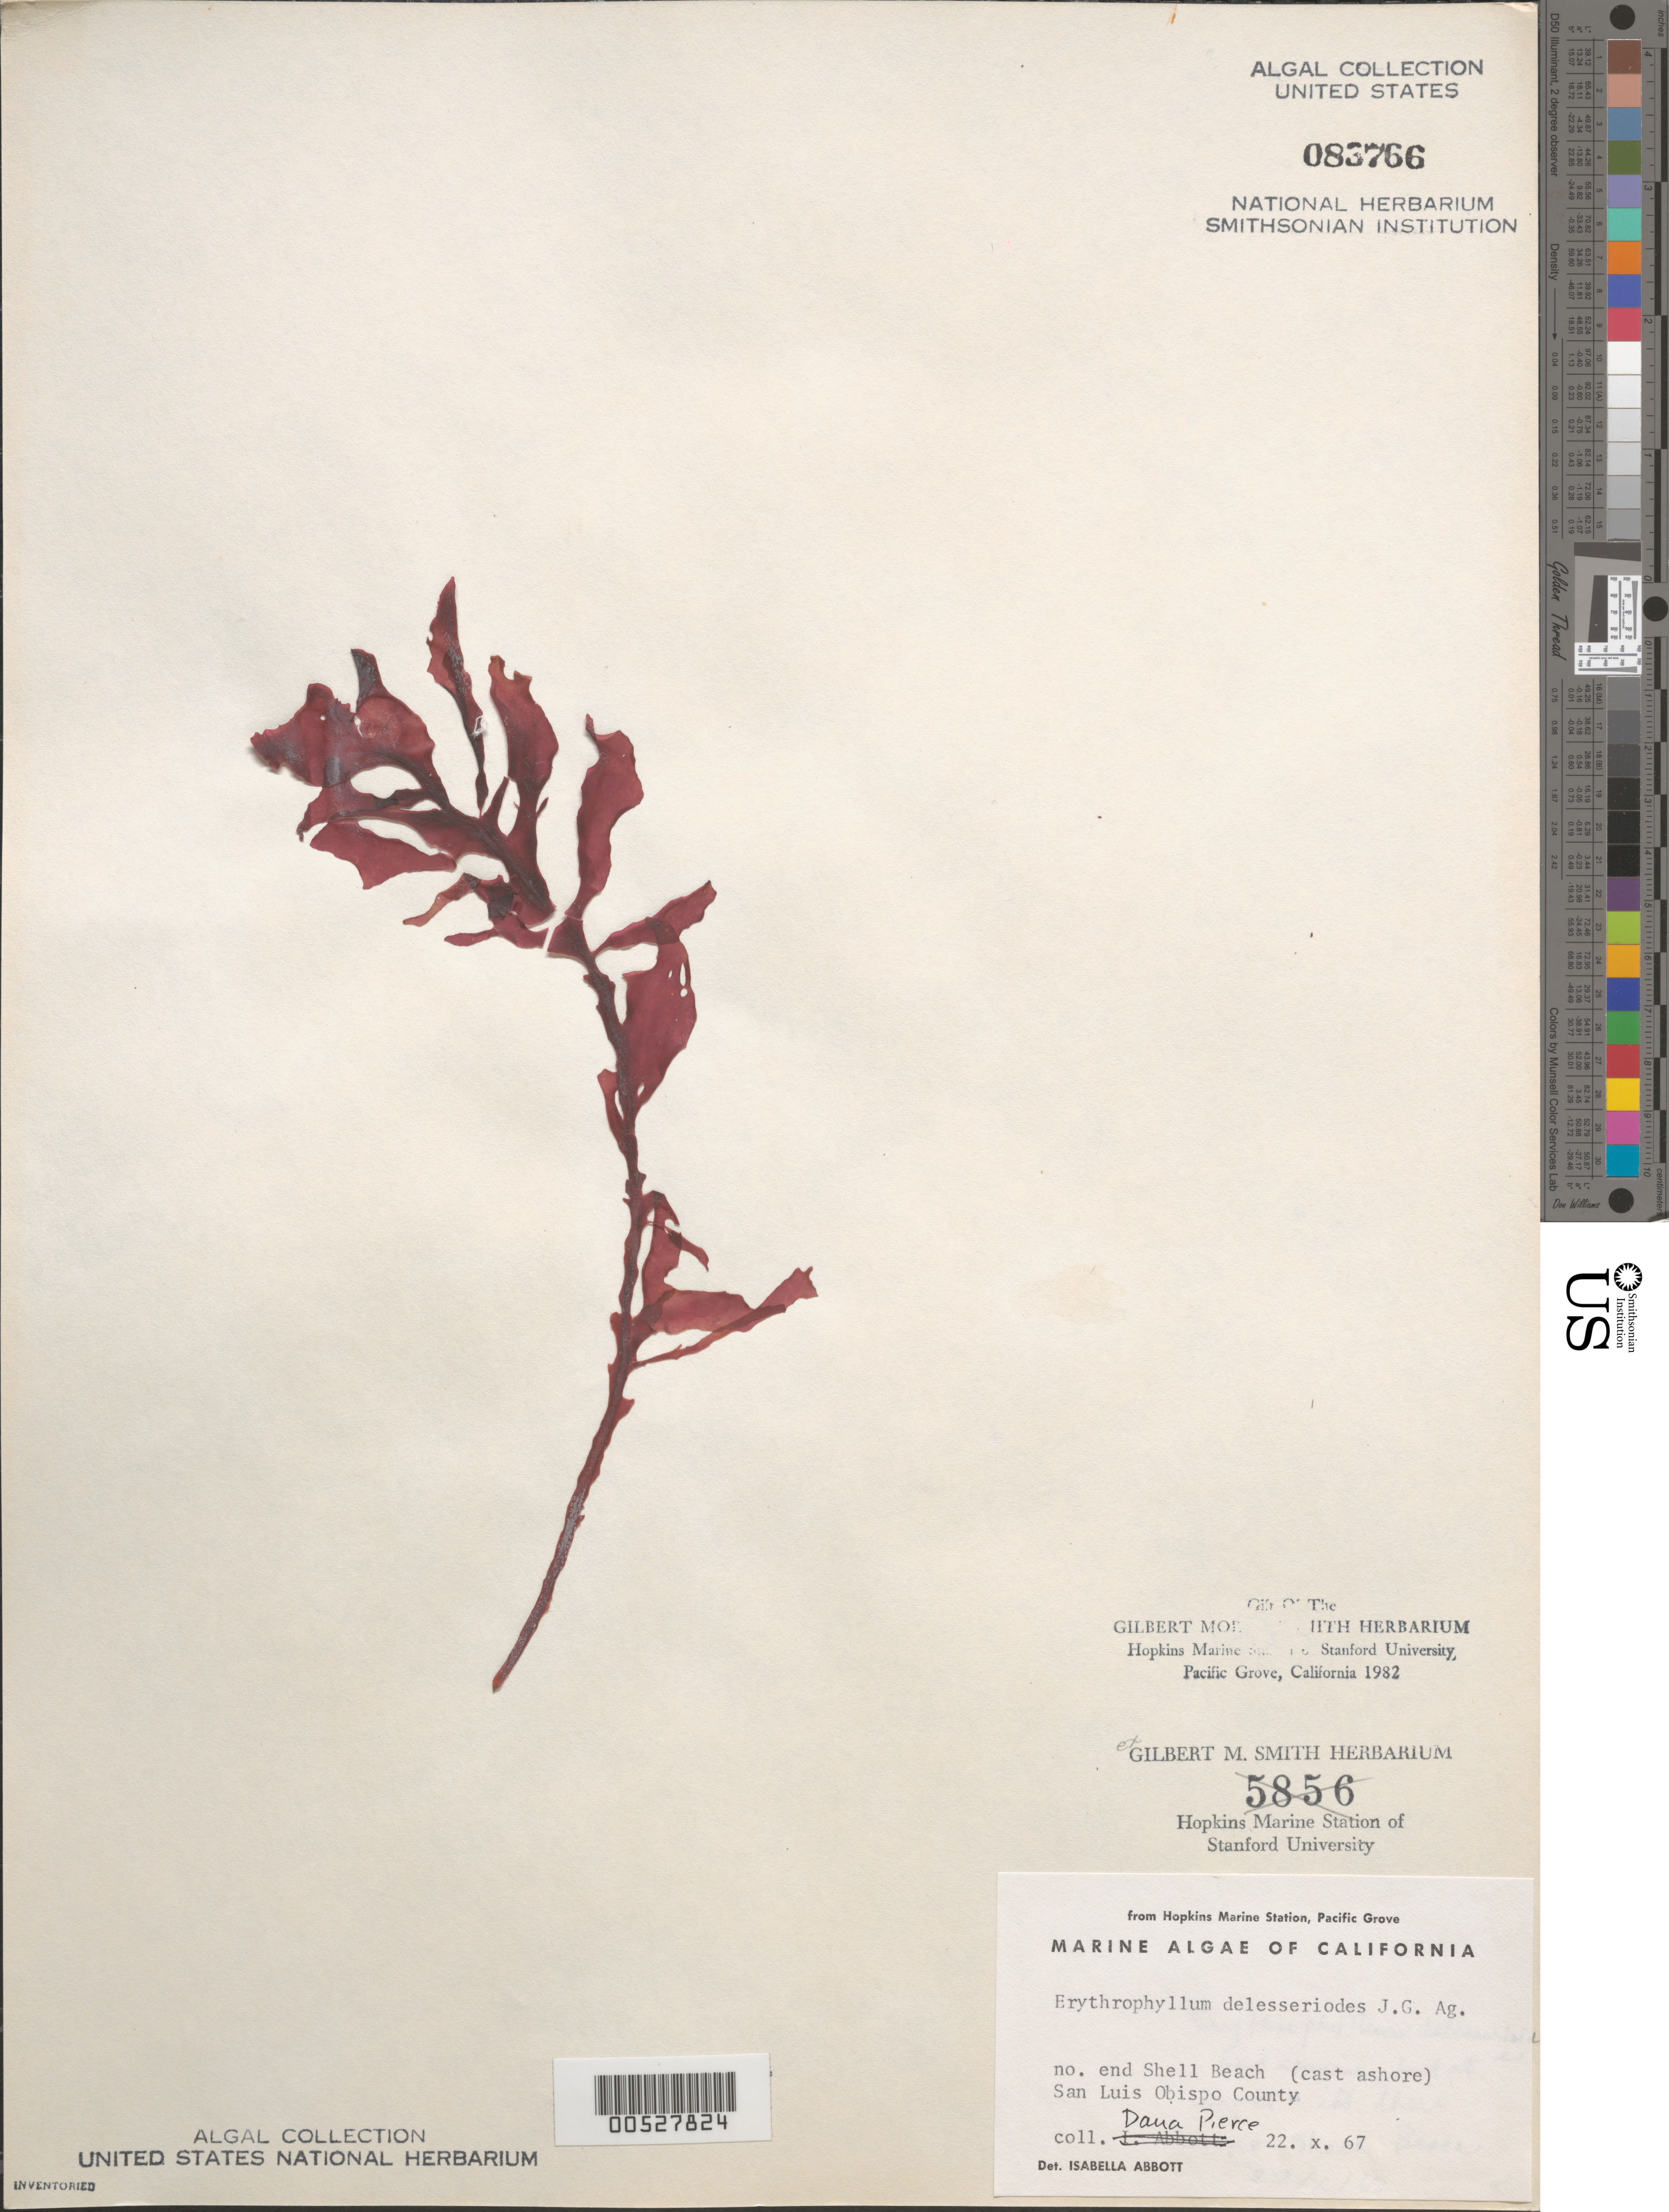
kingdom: Plantae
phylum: Rhodophyta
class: Florideophyceae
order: Gigartinales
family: Kallymeniaceae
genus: Erythrophyllum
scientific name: Erythrophyllum delesserioides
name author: J. Agardh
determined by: Abbott, Isabella A.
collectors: D. Pierce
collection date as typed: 22 Oct 1967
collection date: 1967-10-22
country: United States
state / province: California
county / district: San Luis Obispo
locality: Shell Beach, north end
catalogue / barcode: US 83766